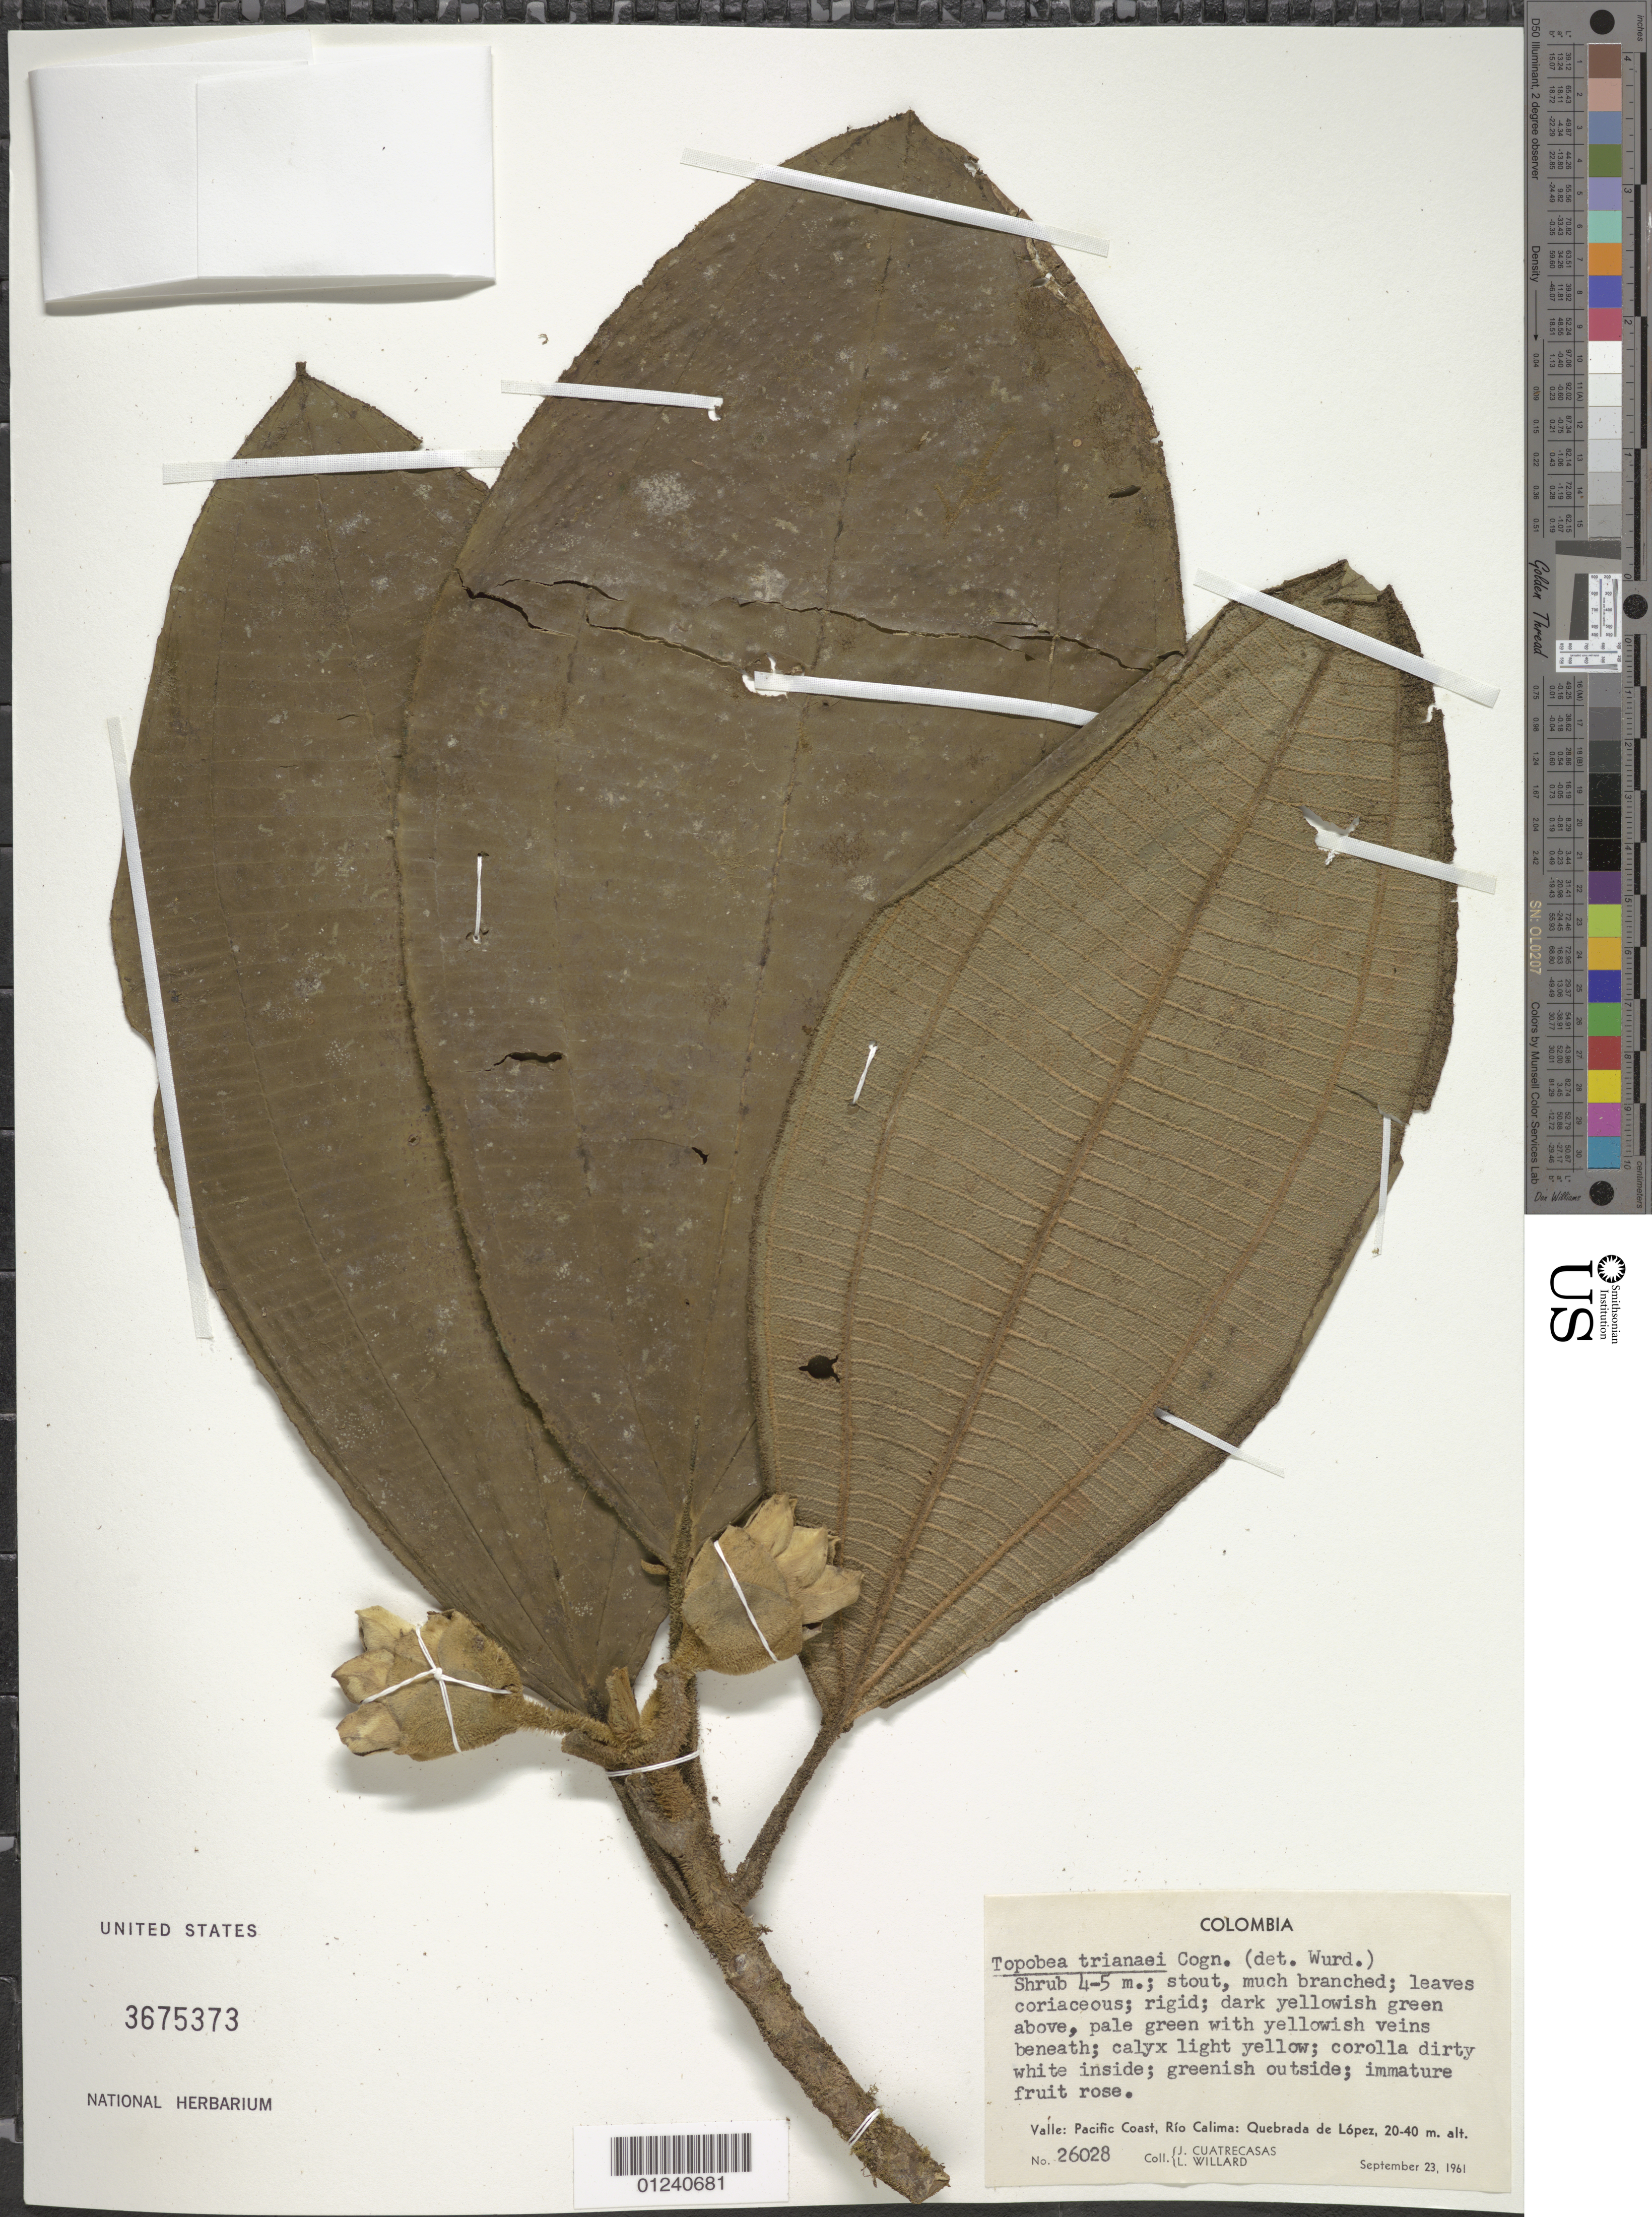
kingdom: Plantae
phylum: Tracheophyta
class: Magnoliopsida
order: Myrtales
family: Melastomataceae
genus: Topobea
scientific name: Topobea trianaei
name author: Cogn. in A. DC.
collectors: J. Cuatrecasas & L. Willard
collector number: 26028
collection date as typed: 23 Sep 1961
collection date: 1961-09-23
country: Colombia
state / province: Valle del Cauca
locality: Pacific Coast, Río Calima: Quebrada de López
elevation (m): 20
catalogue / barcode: US 3675373